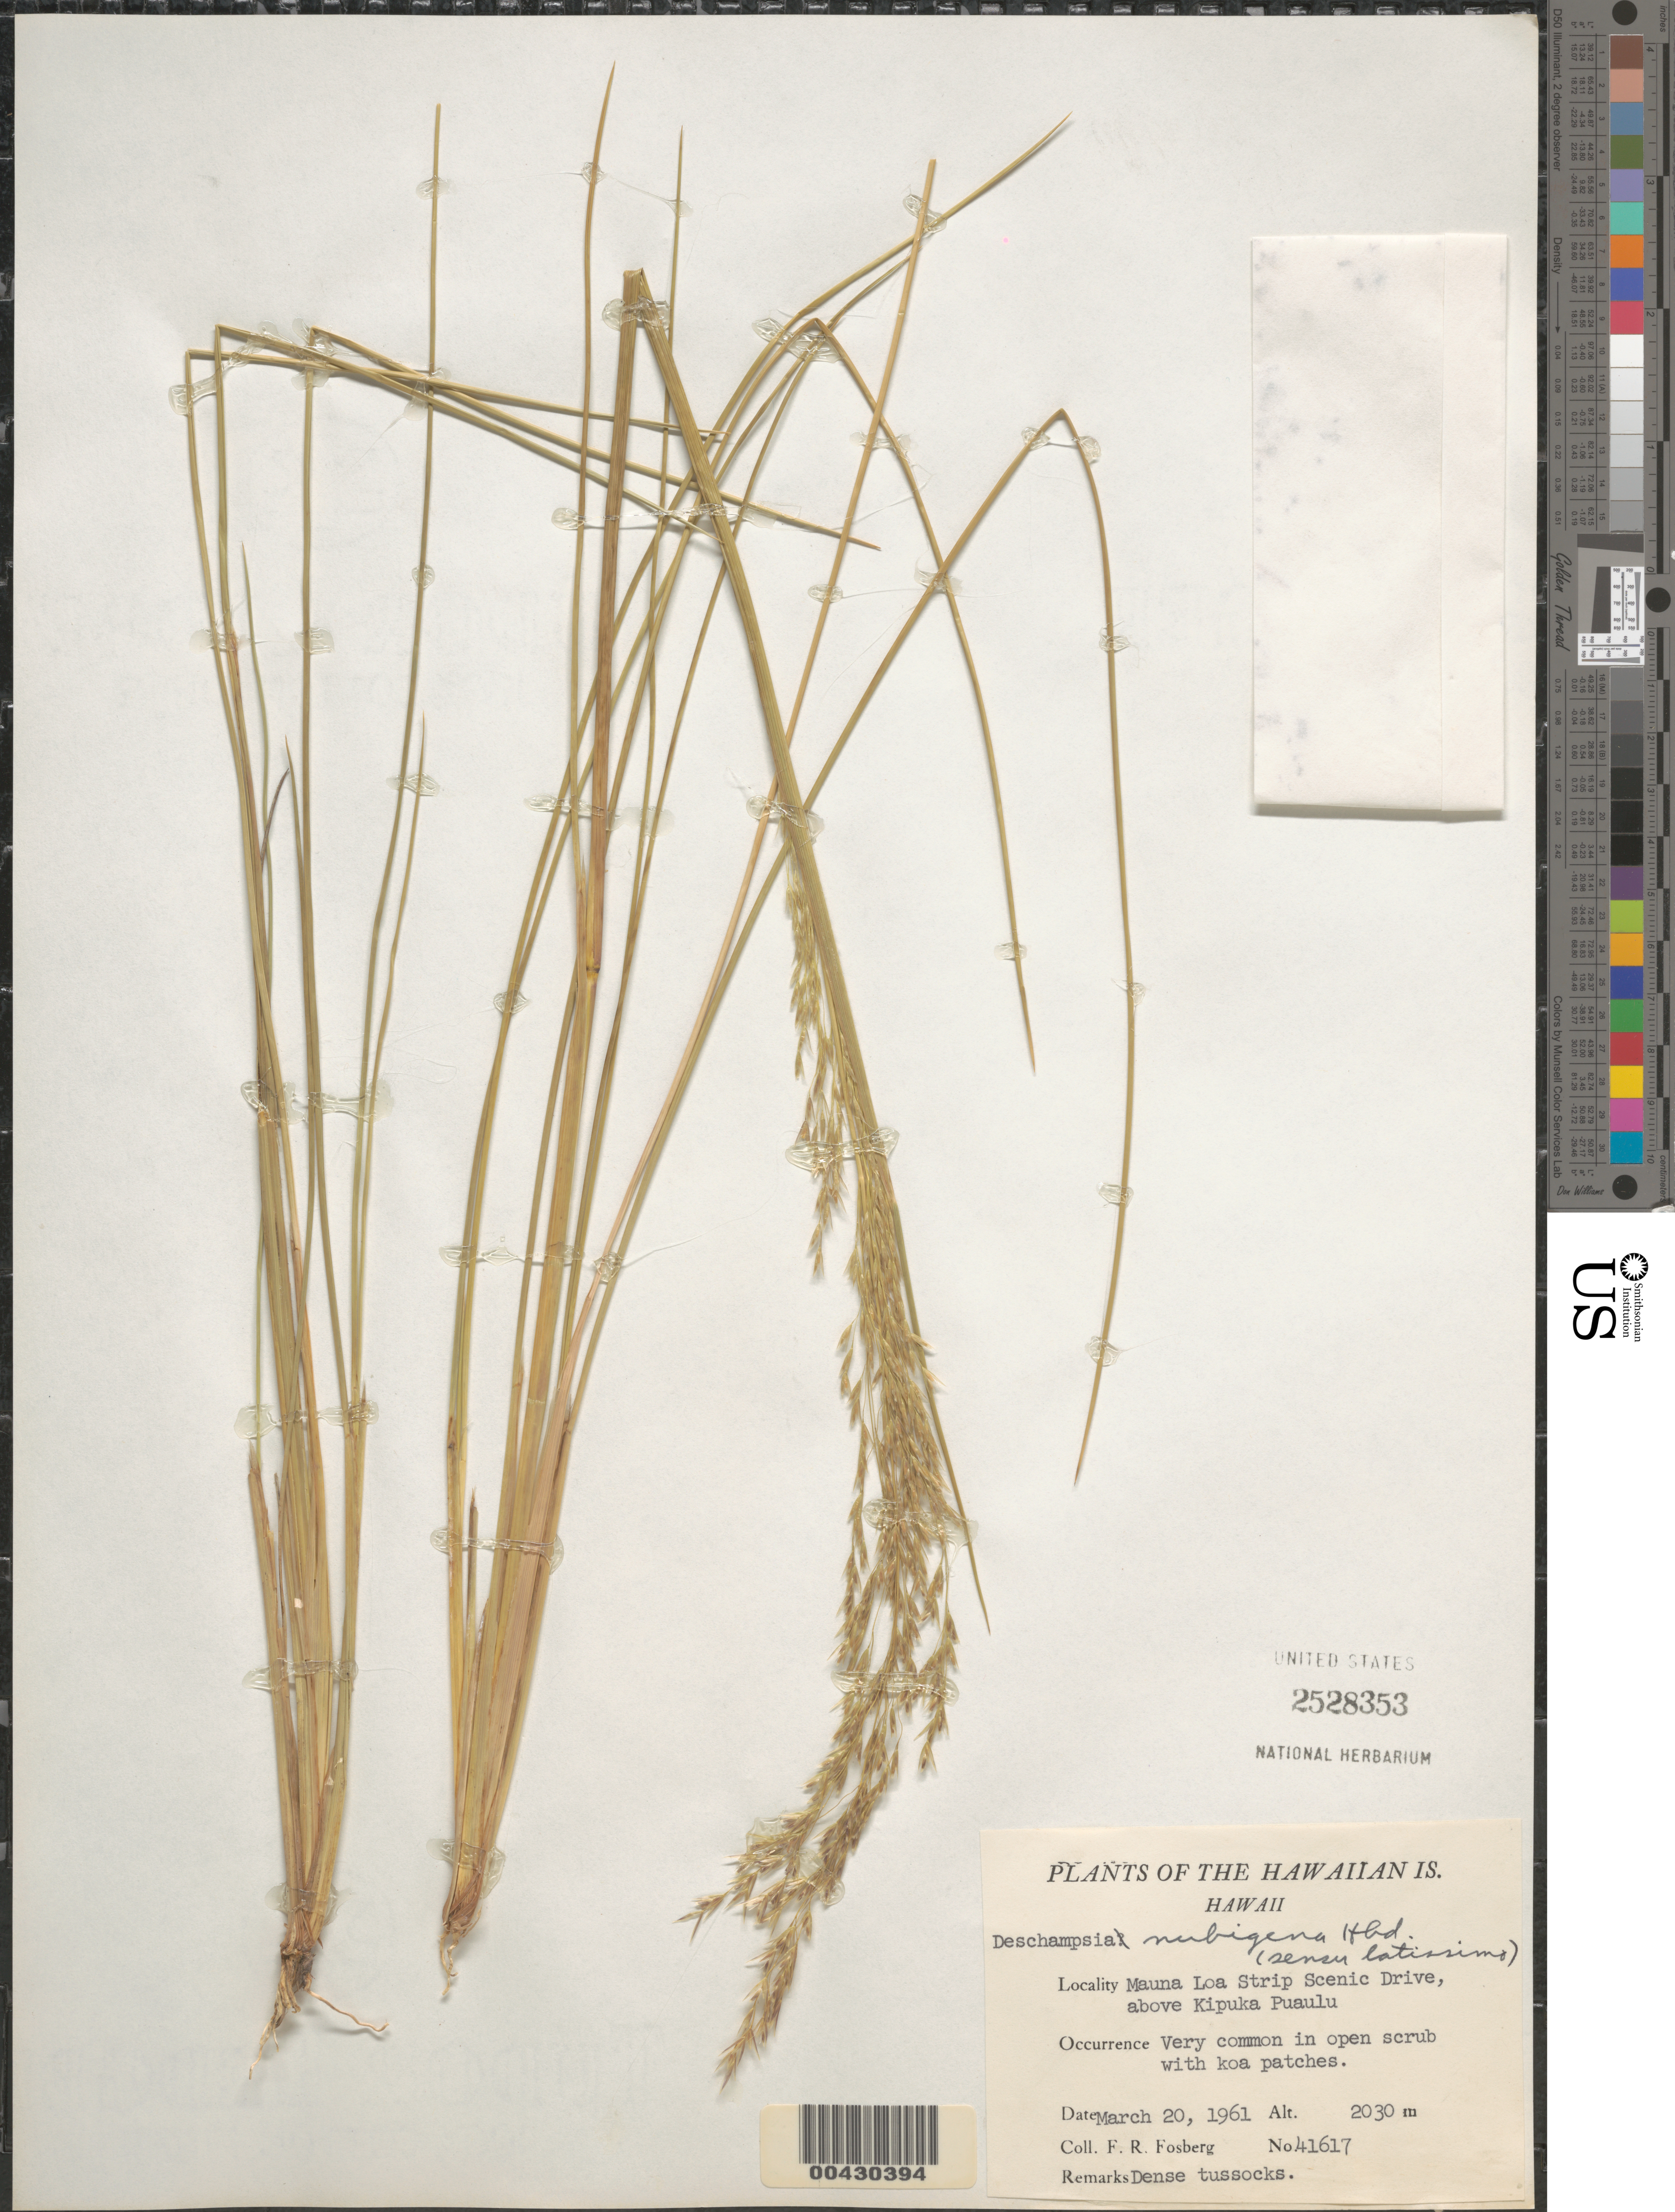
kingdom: Plantae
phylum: Tracheophyta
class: Liliopsida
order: Poales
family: Poaceae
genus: Deschampsia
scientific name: Deschampsia nubigena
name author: Hillebr.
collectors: F. R. Fosberg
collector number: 41617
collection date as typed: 20 Mar 1961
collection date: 1961-03-20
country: United States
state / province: Hawaii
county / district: Hawaii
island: Hawaii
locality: Mauna Loa Strip Scenic Drive, above Kipuka Puaulu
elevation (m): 2030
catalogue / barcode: US 2528353